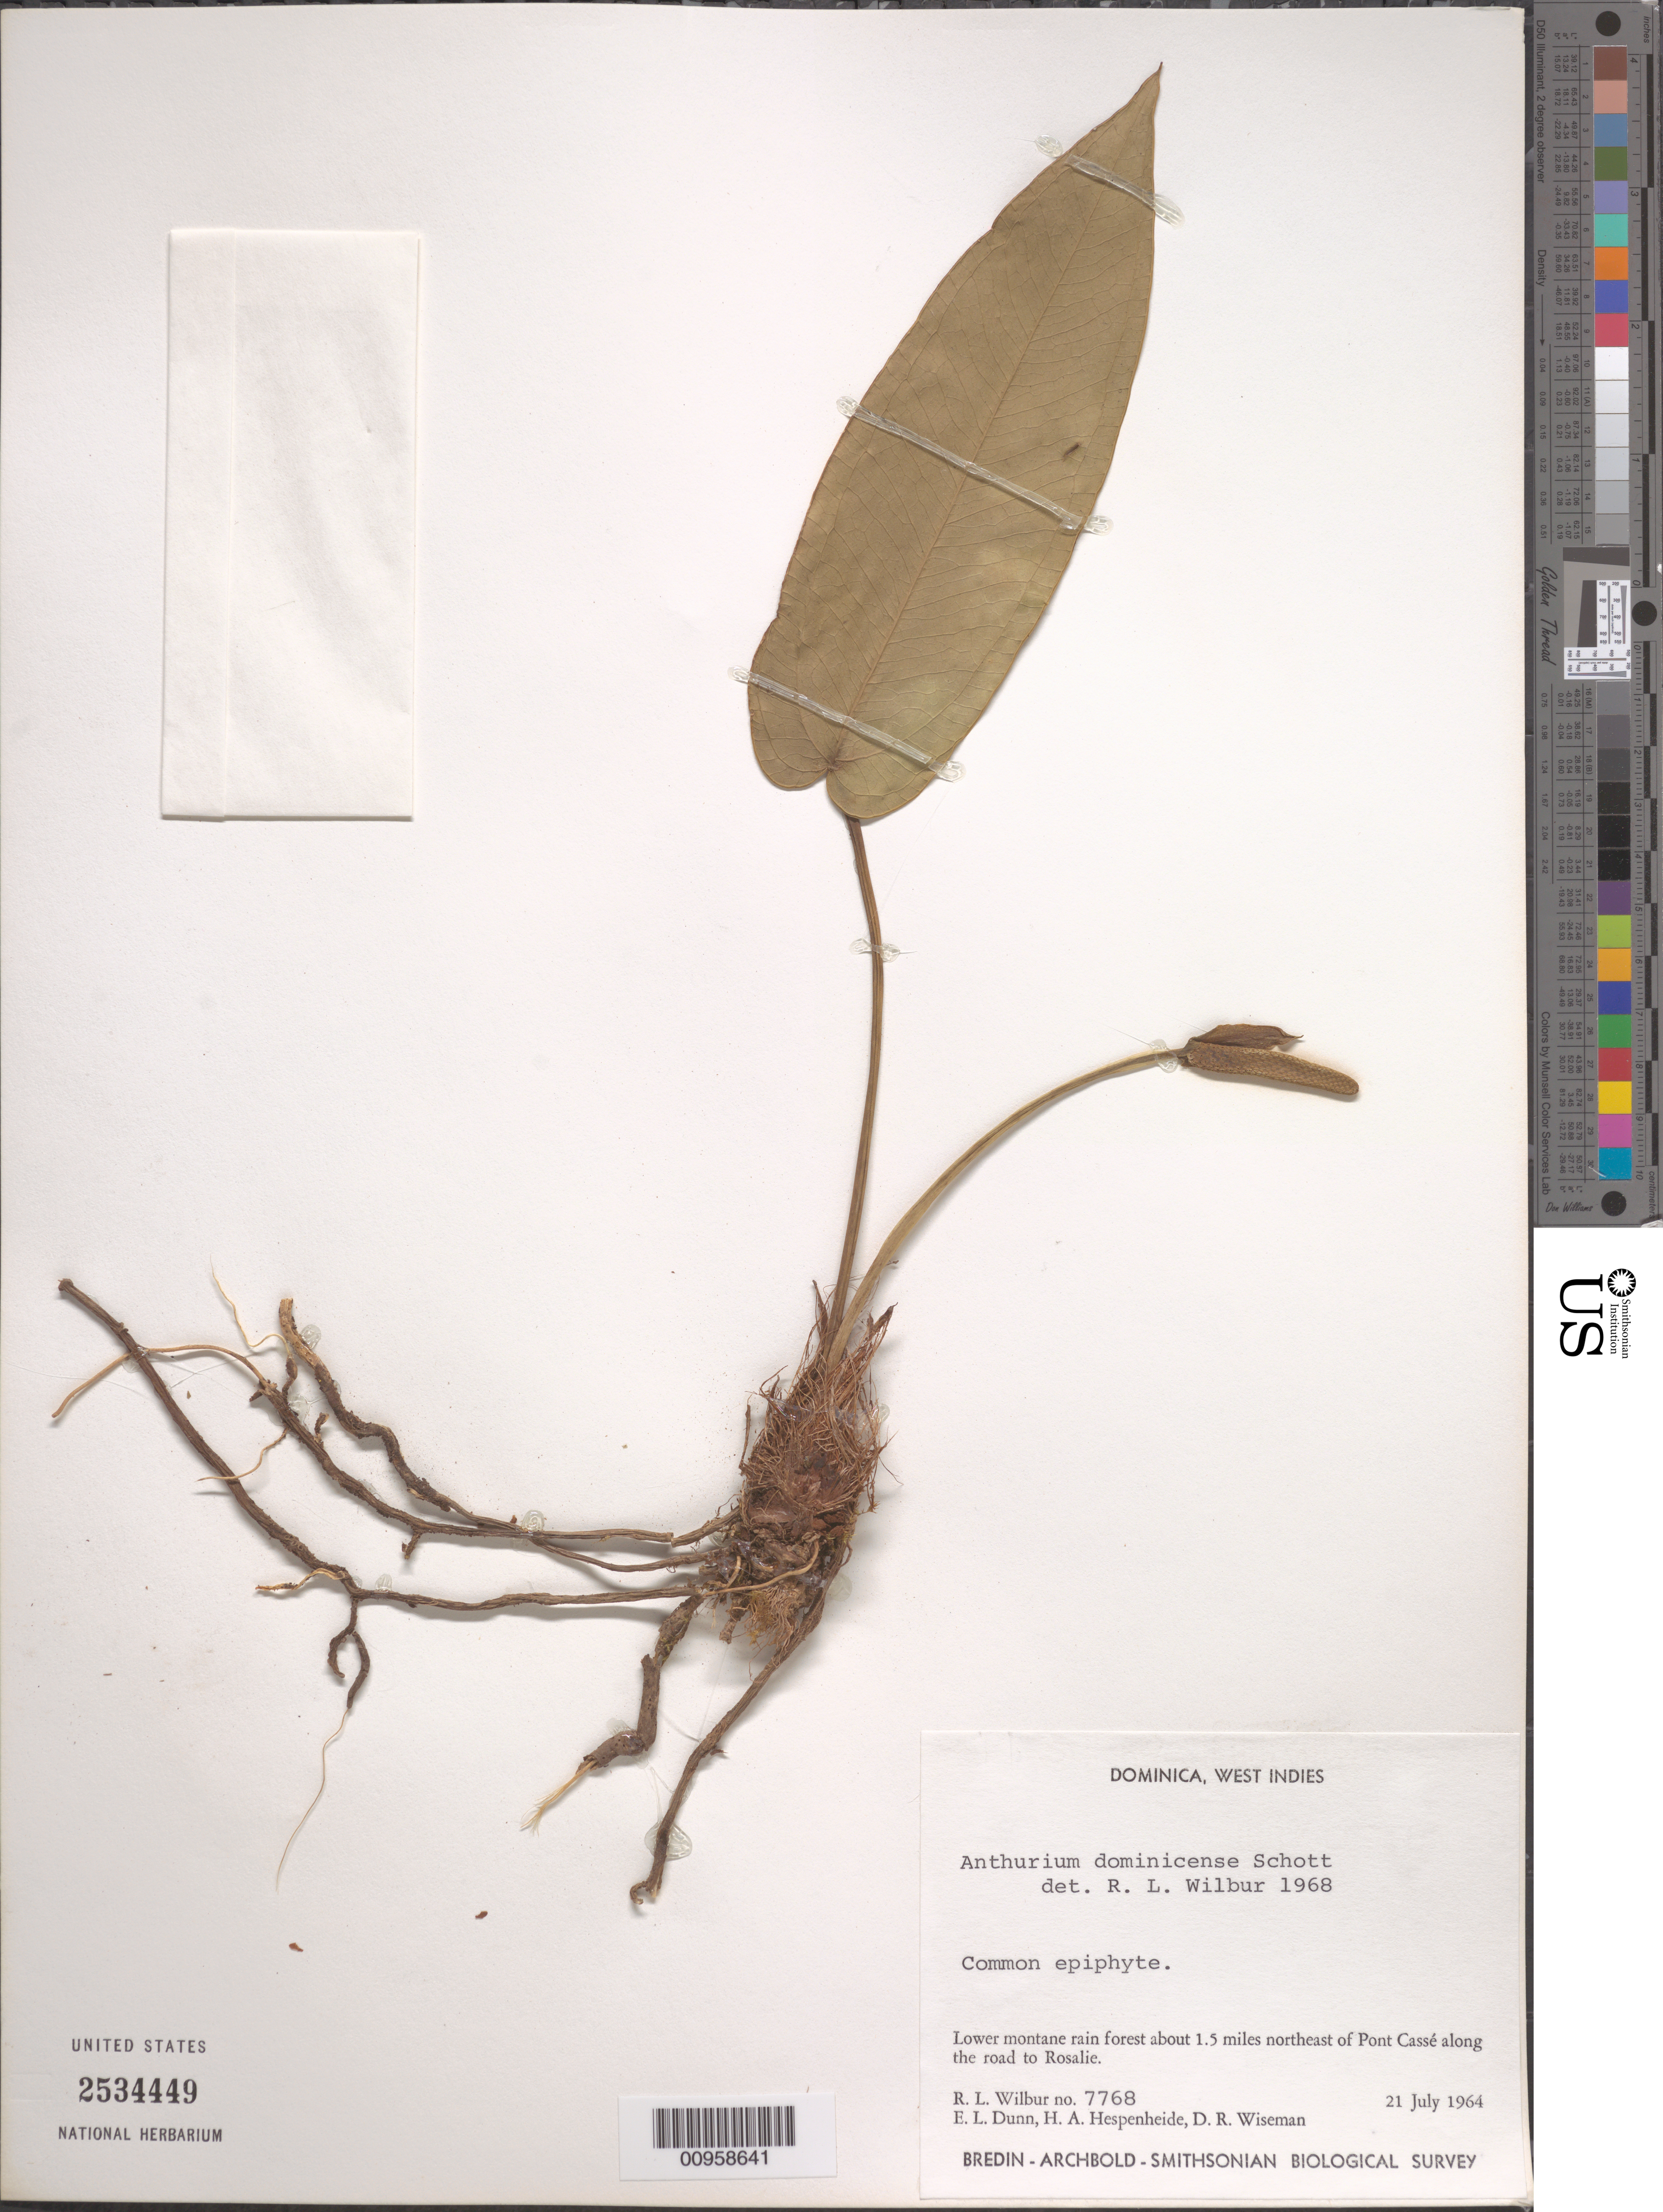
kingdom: Plantae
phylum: Tracheophyta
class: Liliopsida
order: Alismatales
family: Araceae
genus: Anthurium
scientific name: Anthurium dominicense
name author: Schott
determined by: Wilbur, R. L.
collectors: R. L. Wilbur, E. Dunn, H. A. Hespenheide & D. R. Wiseman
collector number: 7768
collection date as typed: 21 Jul 1964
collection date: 1964-07-21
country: Dominica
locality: About 1.5 miles northeast of Pont Cassé along the road to Rosalie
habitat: Lower montane rain forest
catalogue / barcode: US 2534449